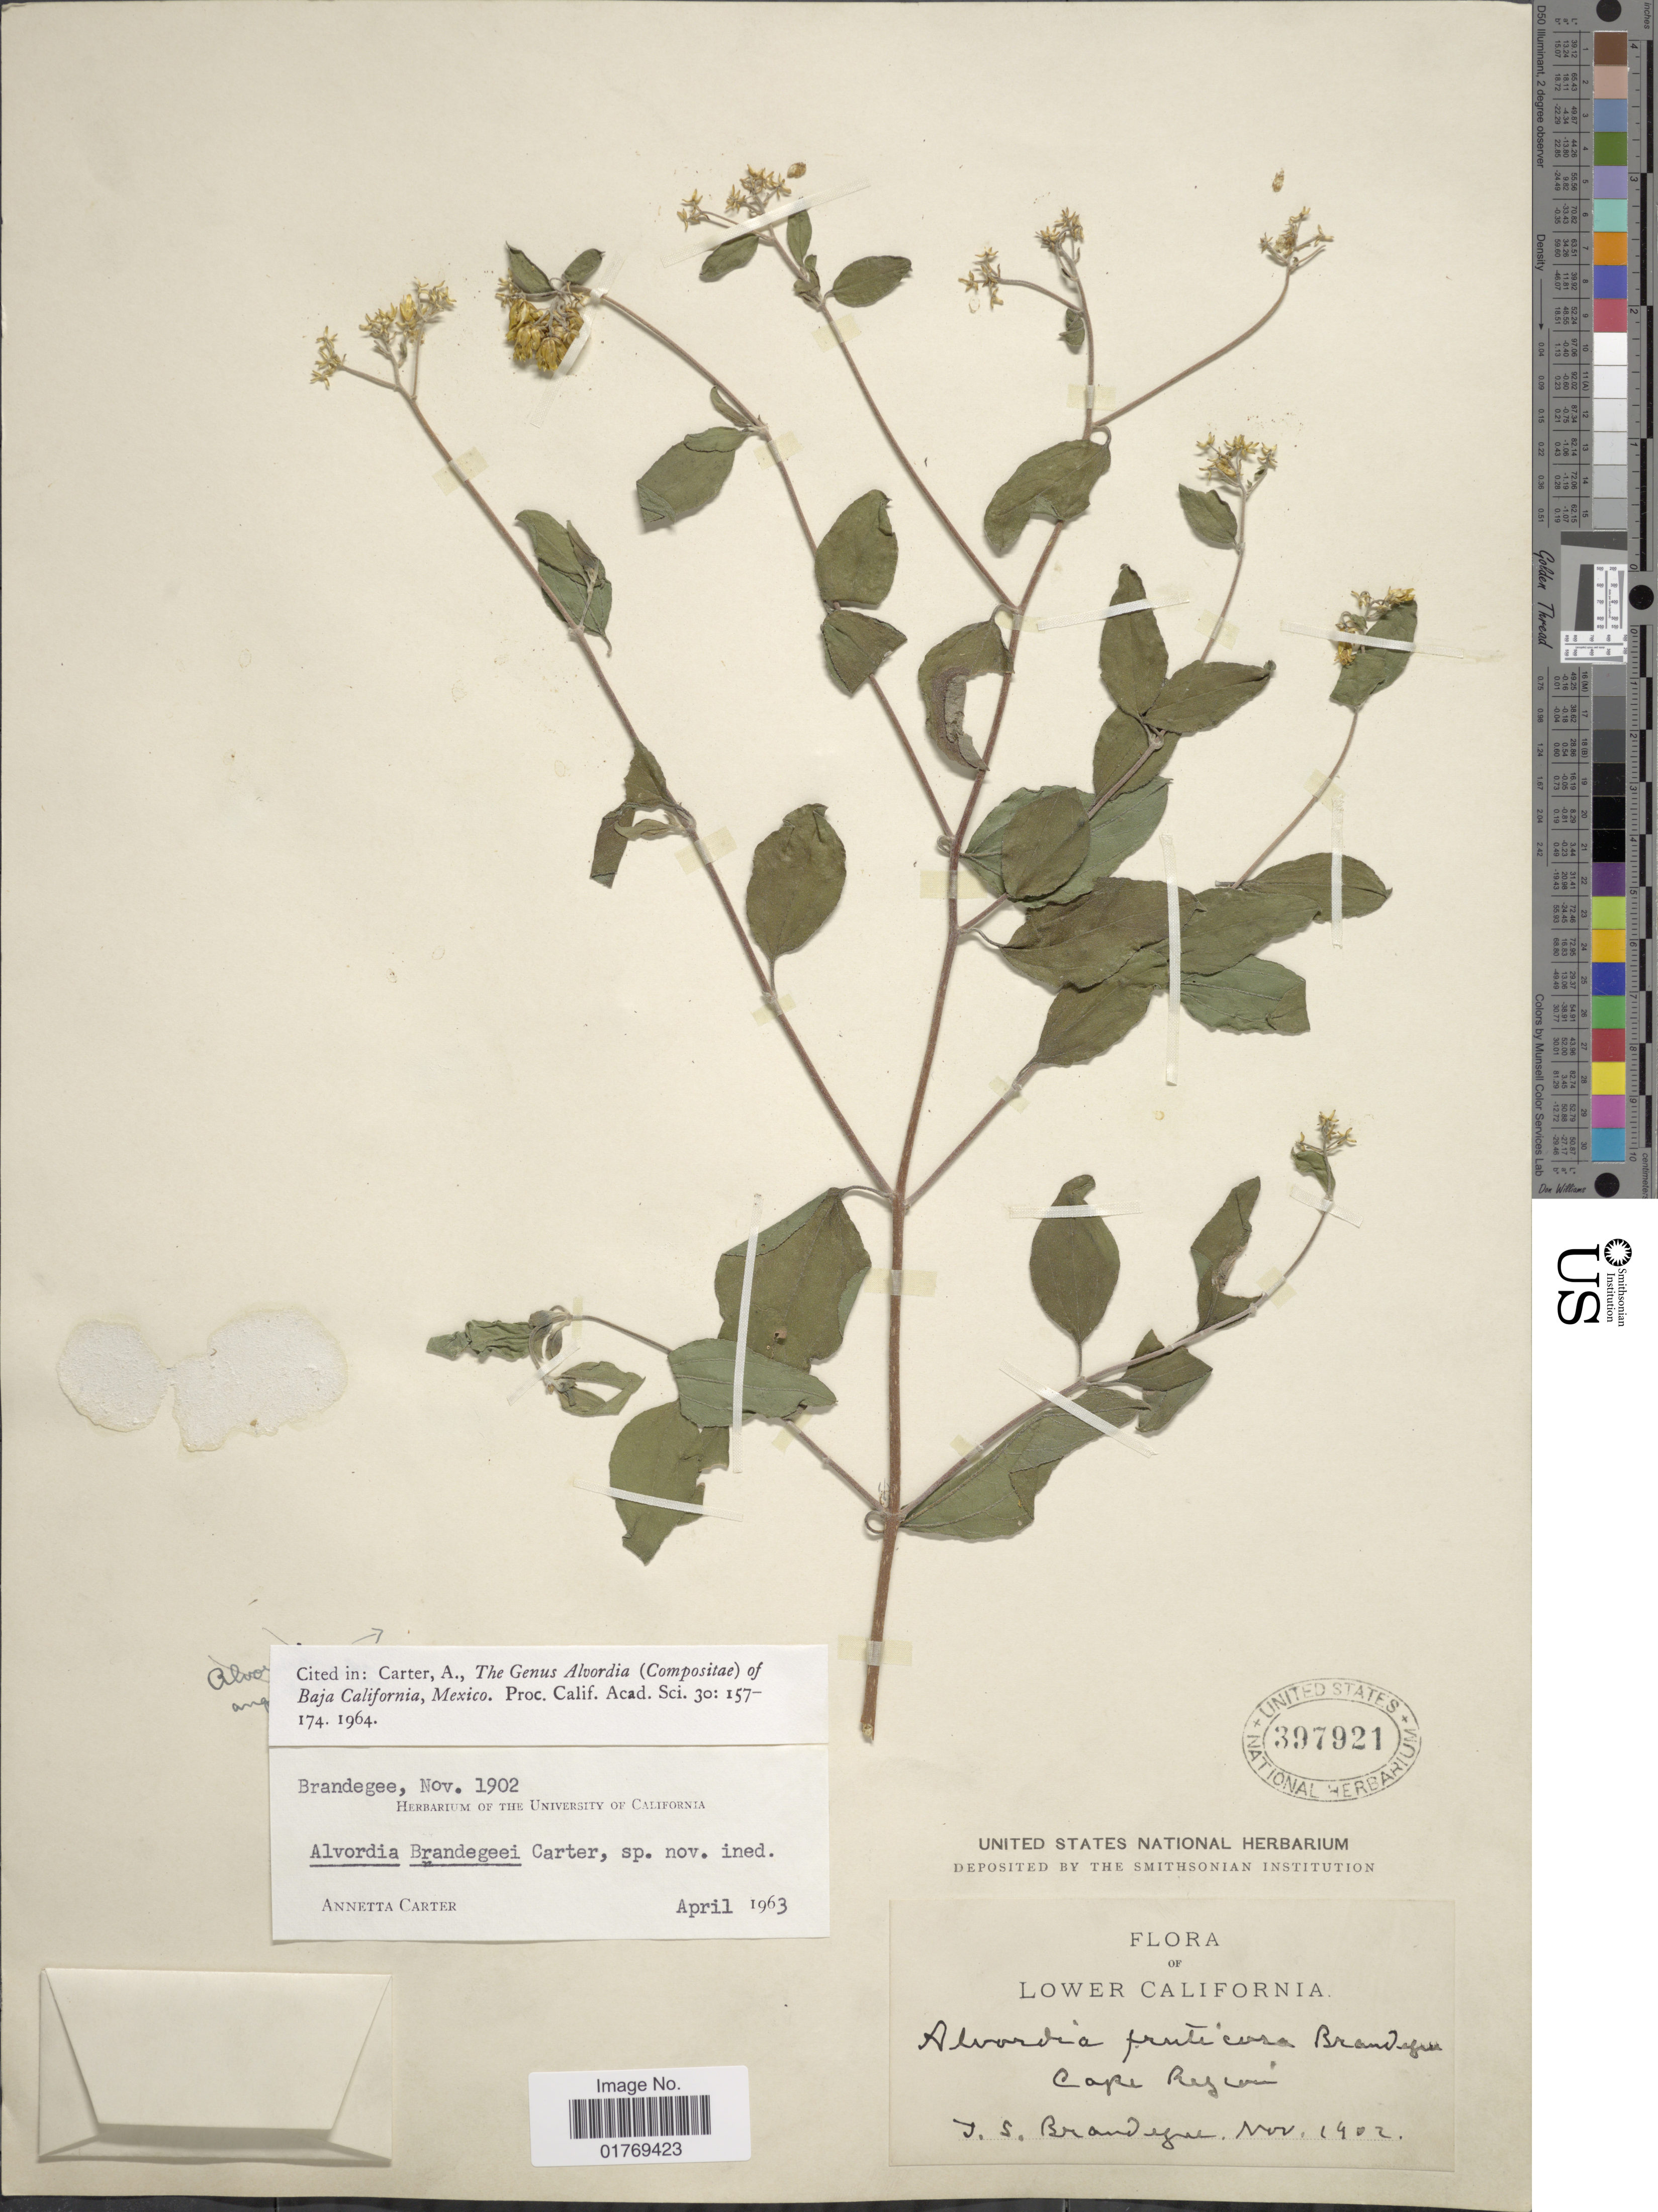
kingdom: Plantae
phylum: Tracheophyta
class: Magnoliopsida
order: Asterales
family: Asteraceae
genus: Alvordia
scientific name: Alvordia brandegeei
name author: A.M. Carter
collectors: J. S. Brandegee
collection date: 1902-11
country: Mexico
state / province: Baja California Sur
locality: Lower California. Cape Region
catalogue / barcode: US 397921